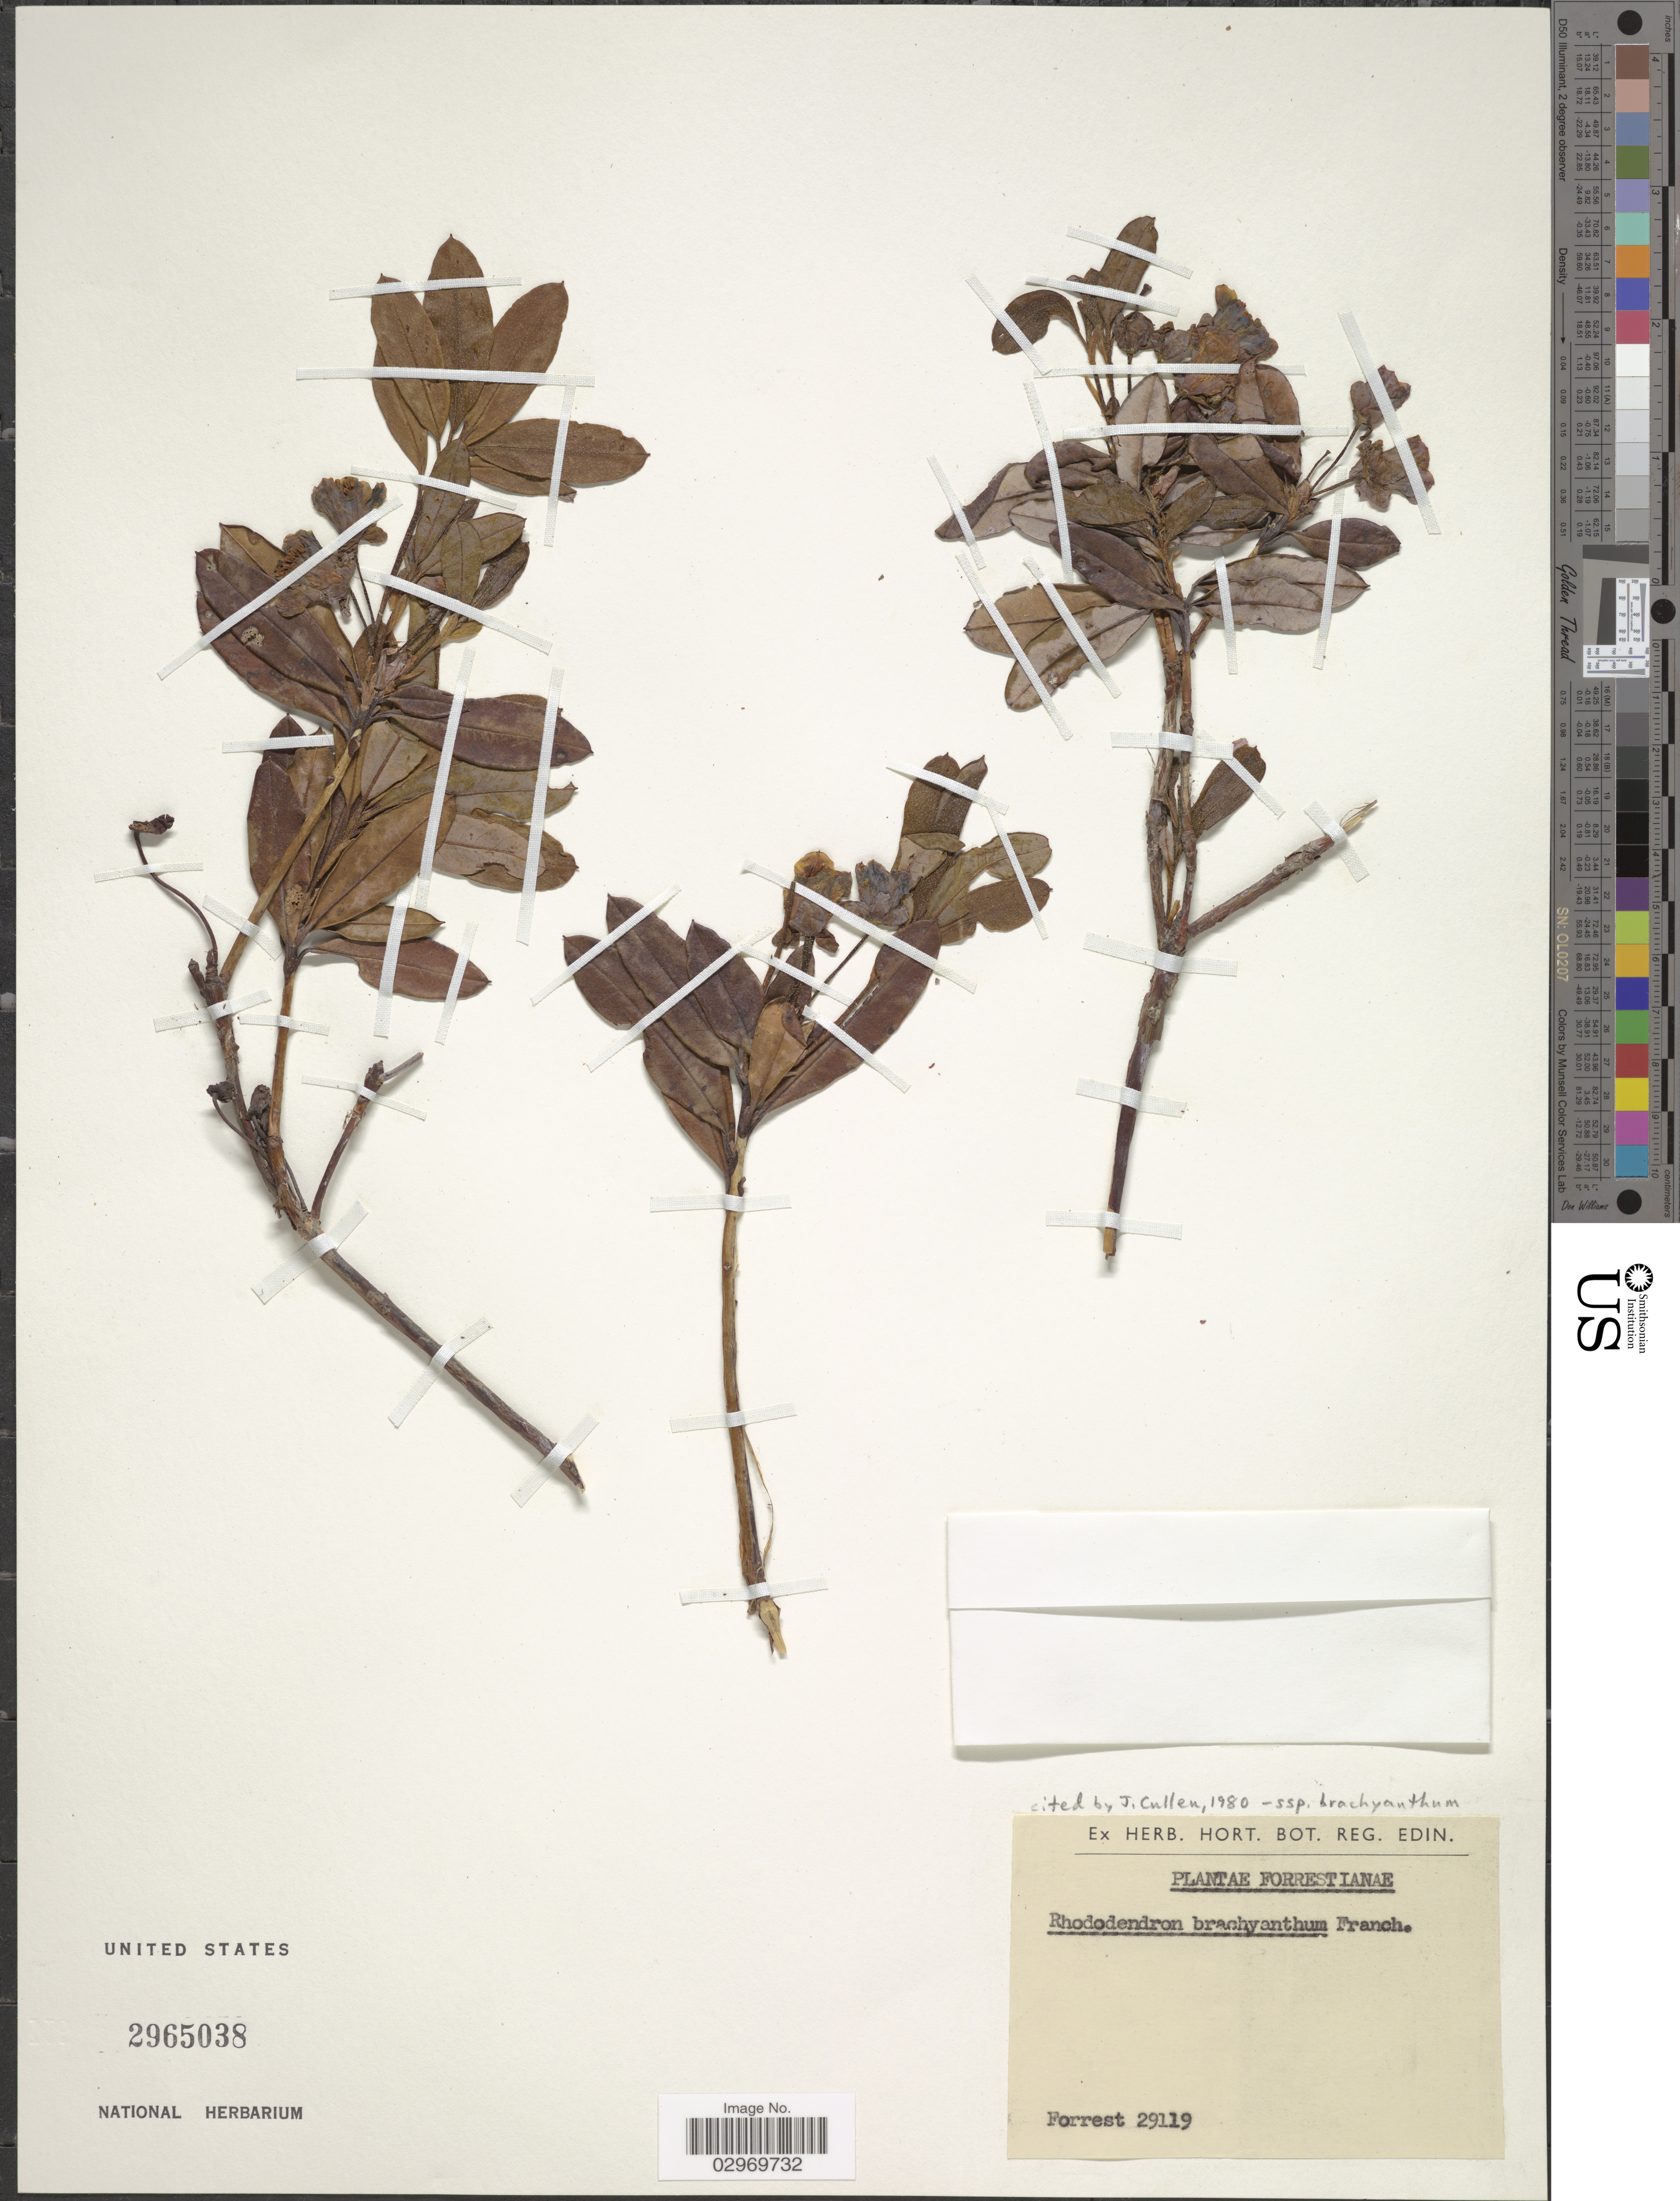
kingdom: Plantae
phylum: Tracheophyta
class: Magnoliopsida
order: Ericales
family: Ericaceae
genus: Rhododendron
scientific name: Rhododendron brachyanthum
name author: Franch.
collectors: -. Forrest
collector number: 29119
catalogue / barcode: US 2965038